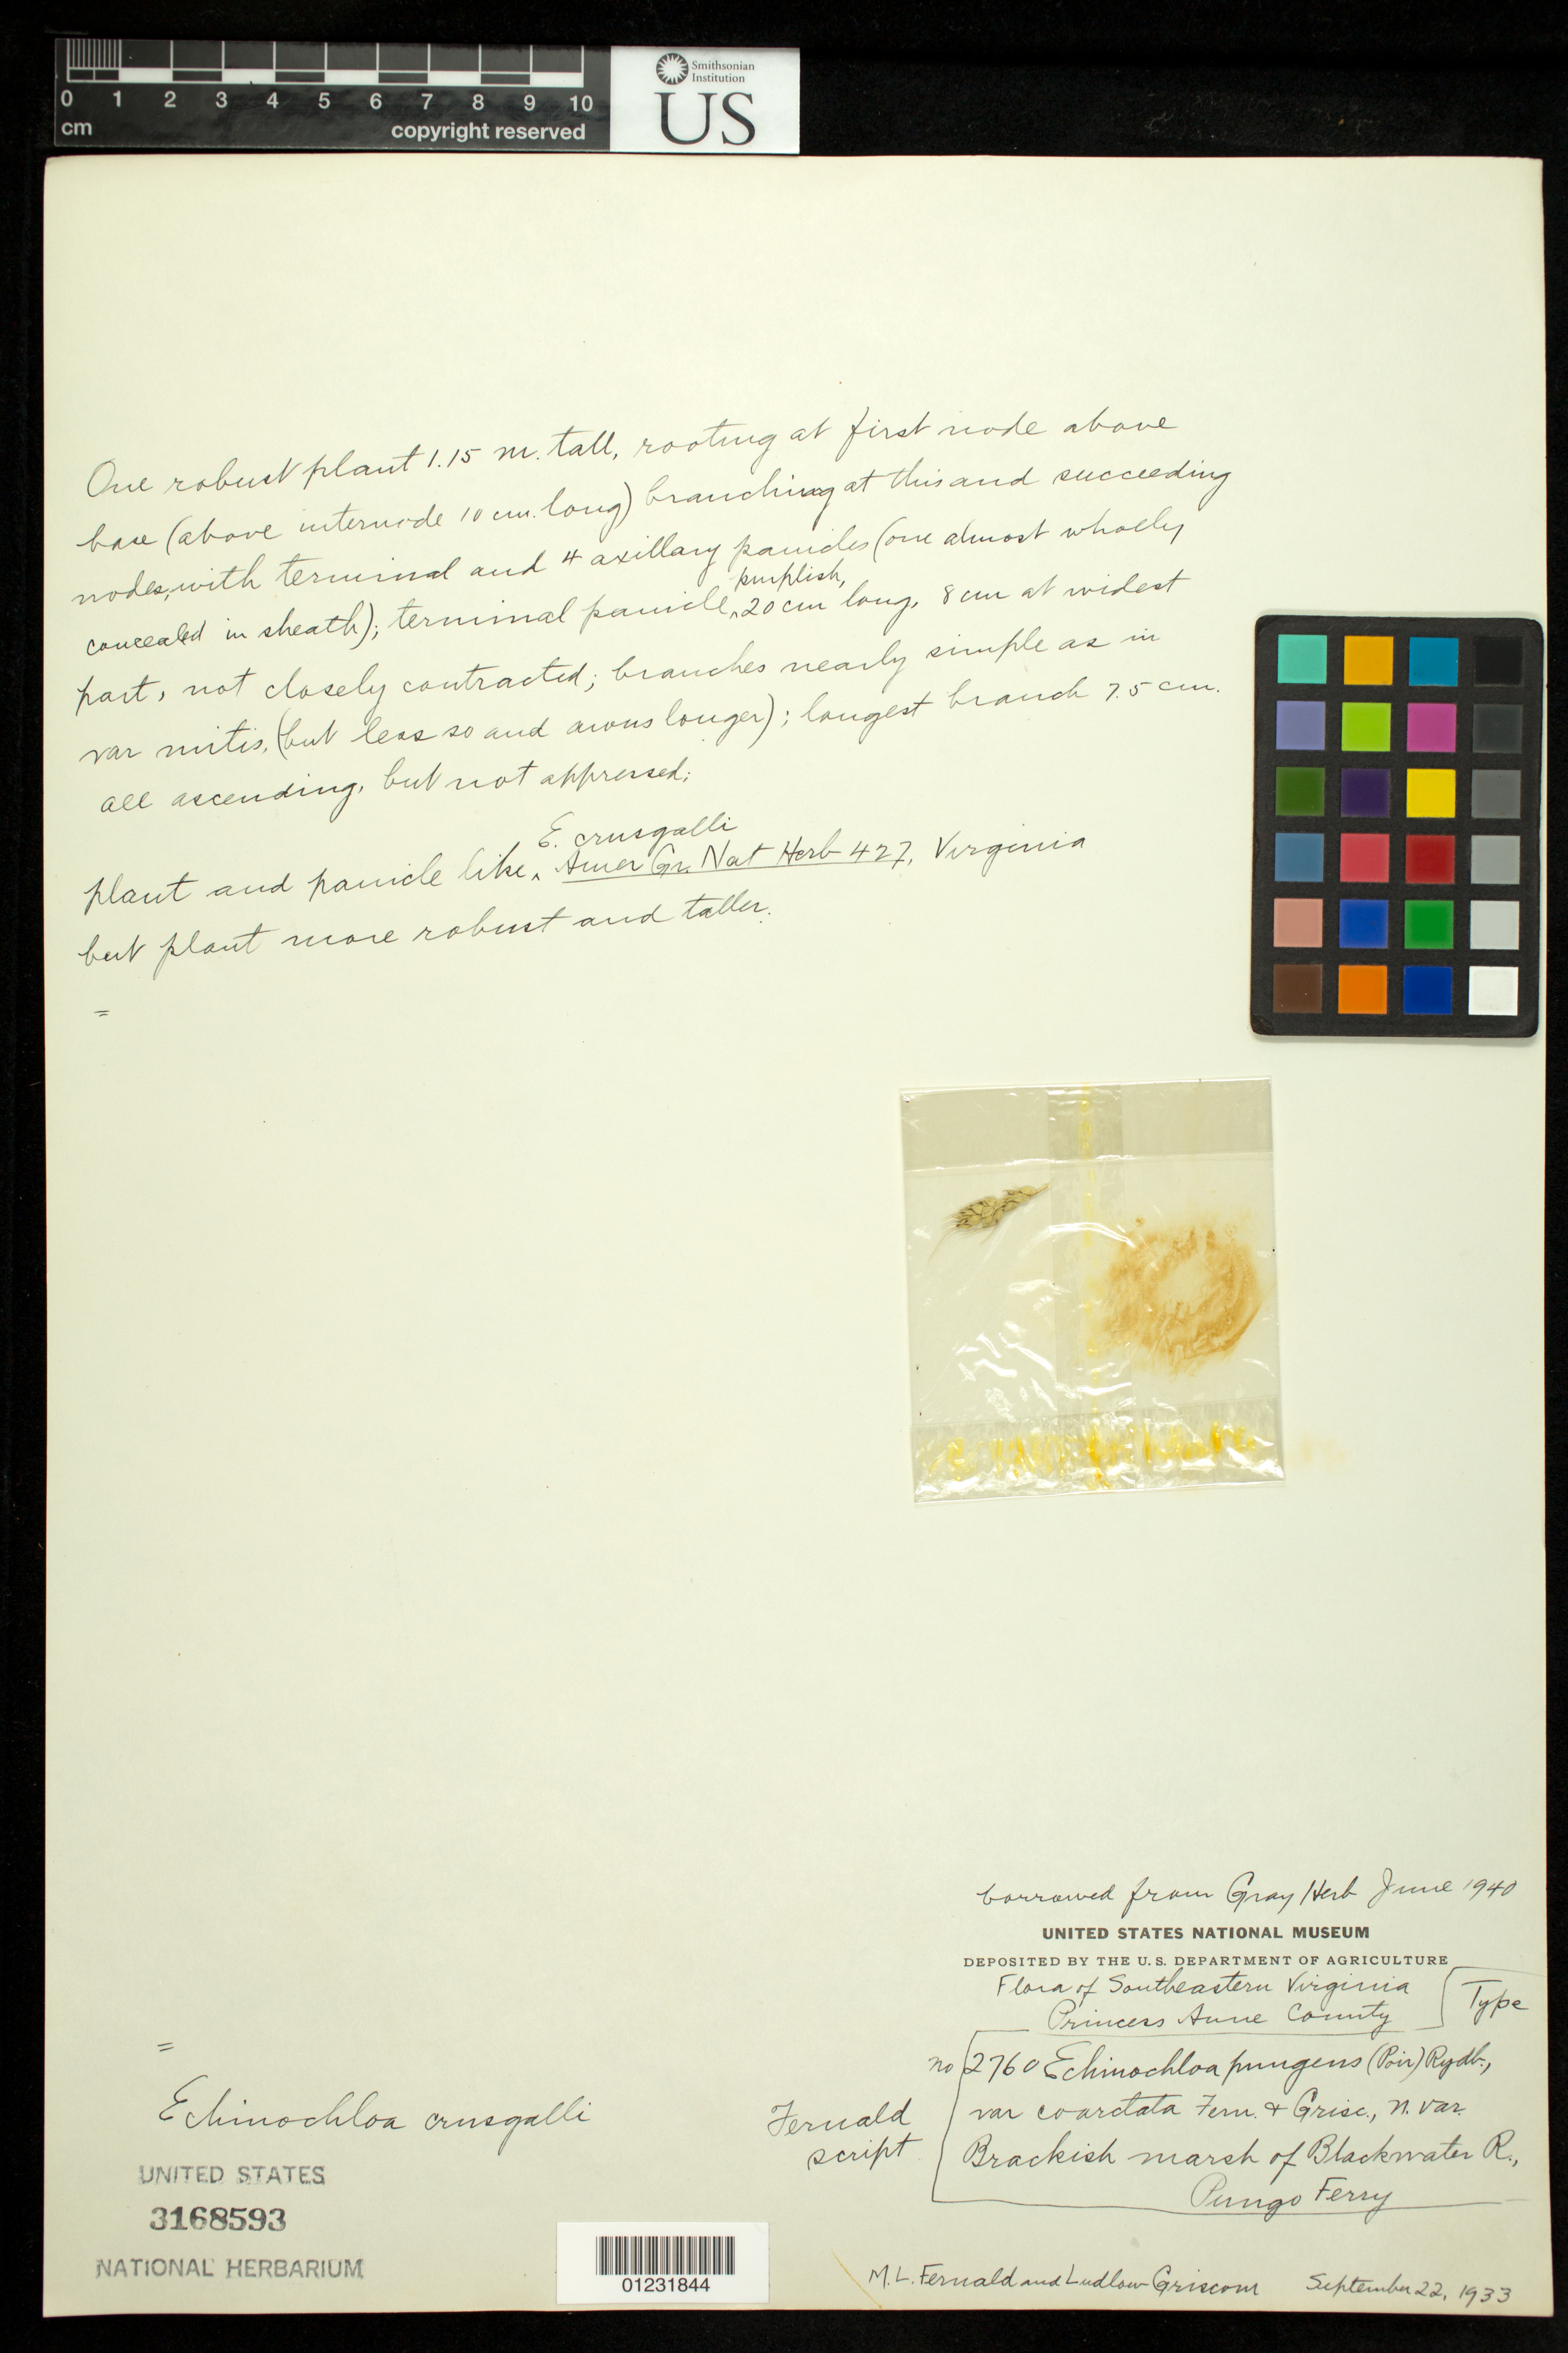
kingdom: Plantae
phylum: Tracheophyta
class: Liliopsida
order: Poales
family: Poaceae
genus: Echinochloa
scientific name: Echinochloa pungens var. coarctata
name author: Fernald & Griscom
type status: Isotype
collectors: M. L. Fernald & L. Griscom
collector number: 2760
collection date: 1933-09-22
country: United States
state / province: Virginia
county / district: City of Virginia Beach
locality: Brackish Marsh of Blackwater River, Pungo Ferry.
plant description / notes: Fragmentary material of type specimen ex herb Gray.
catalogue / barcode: US 3168593